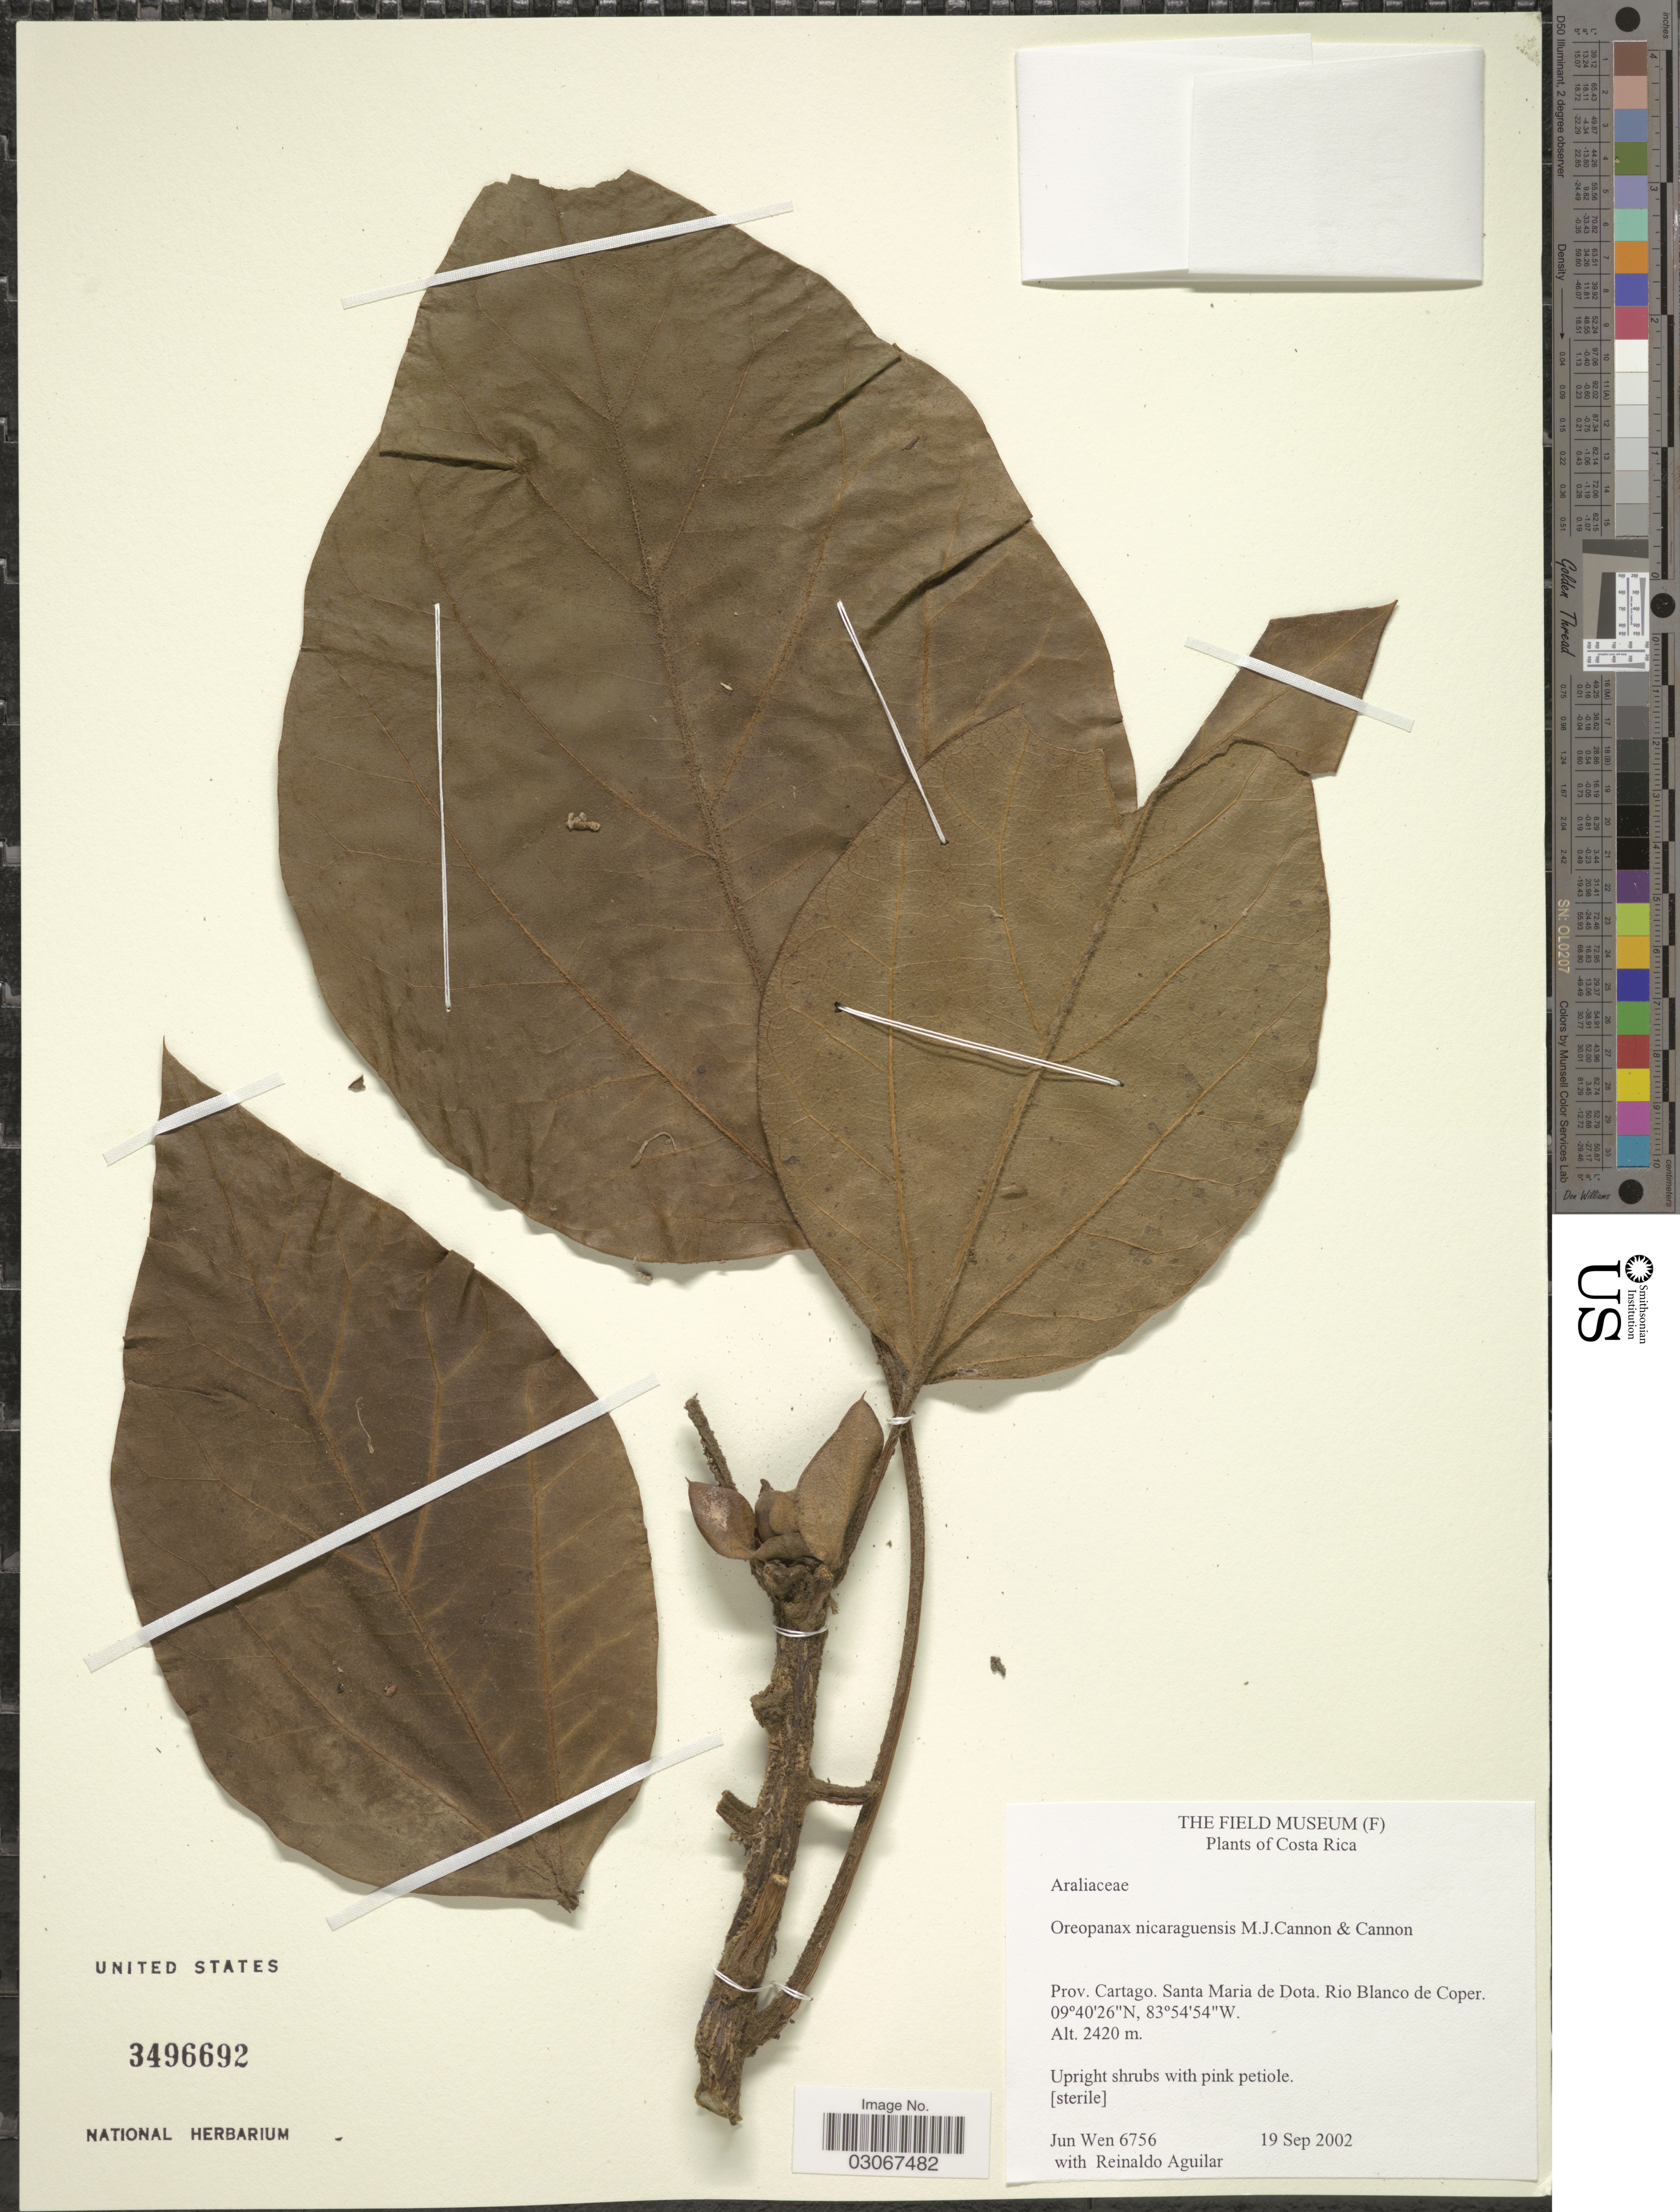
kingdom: Plantae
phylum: Tracheophyta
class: Magnoliopsida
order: Apiales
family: Araliaceae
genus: Oreopanax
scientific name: Oreopanax nicaraguensis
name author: M.J. Cannon & J. Cannon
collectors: J. Wen & R. Aguilar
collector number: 6756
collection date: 2002-09-19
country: Costa Rica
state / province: Cartago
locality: Santa Maria de Dota. Rio Blanco de Coper.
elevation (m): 2420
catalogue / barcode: US 3496692